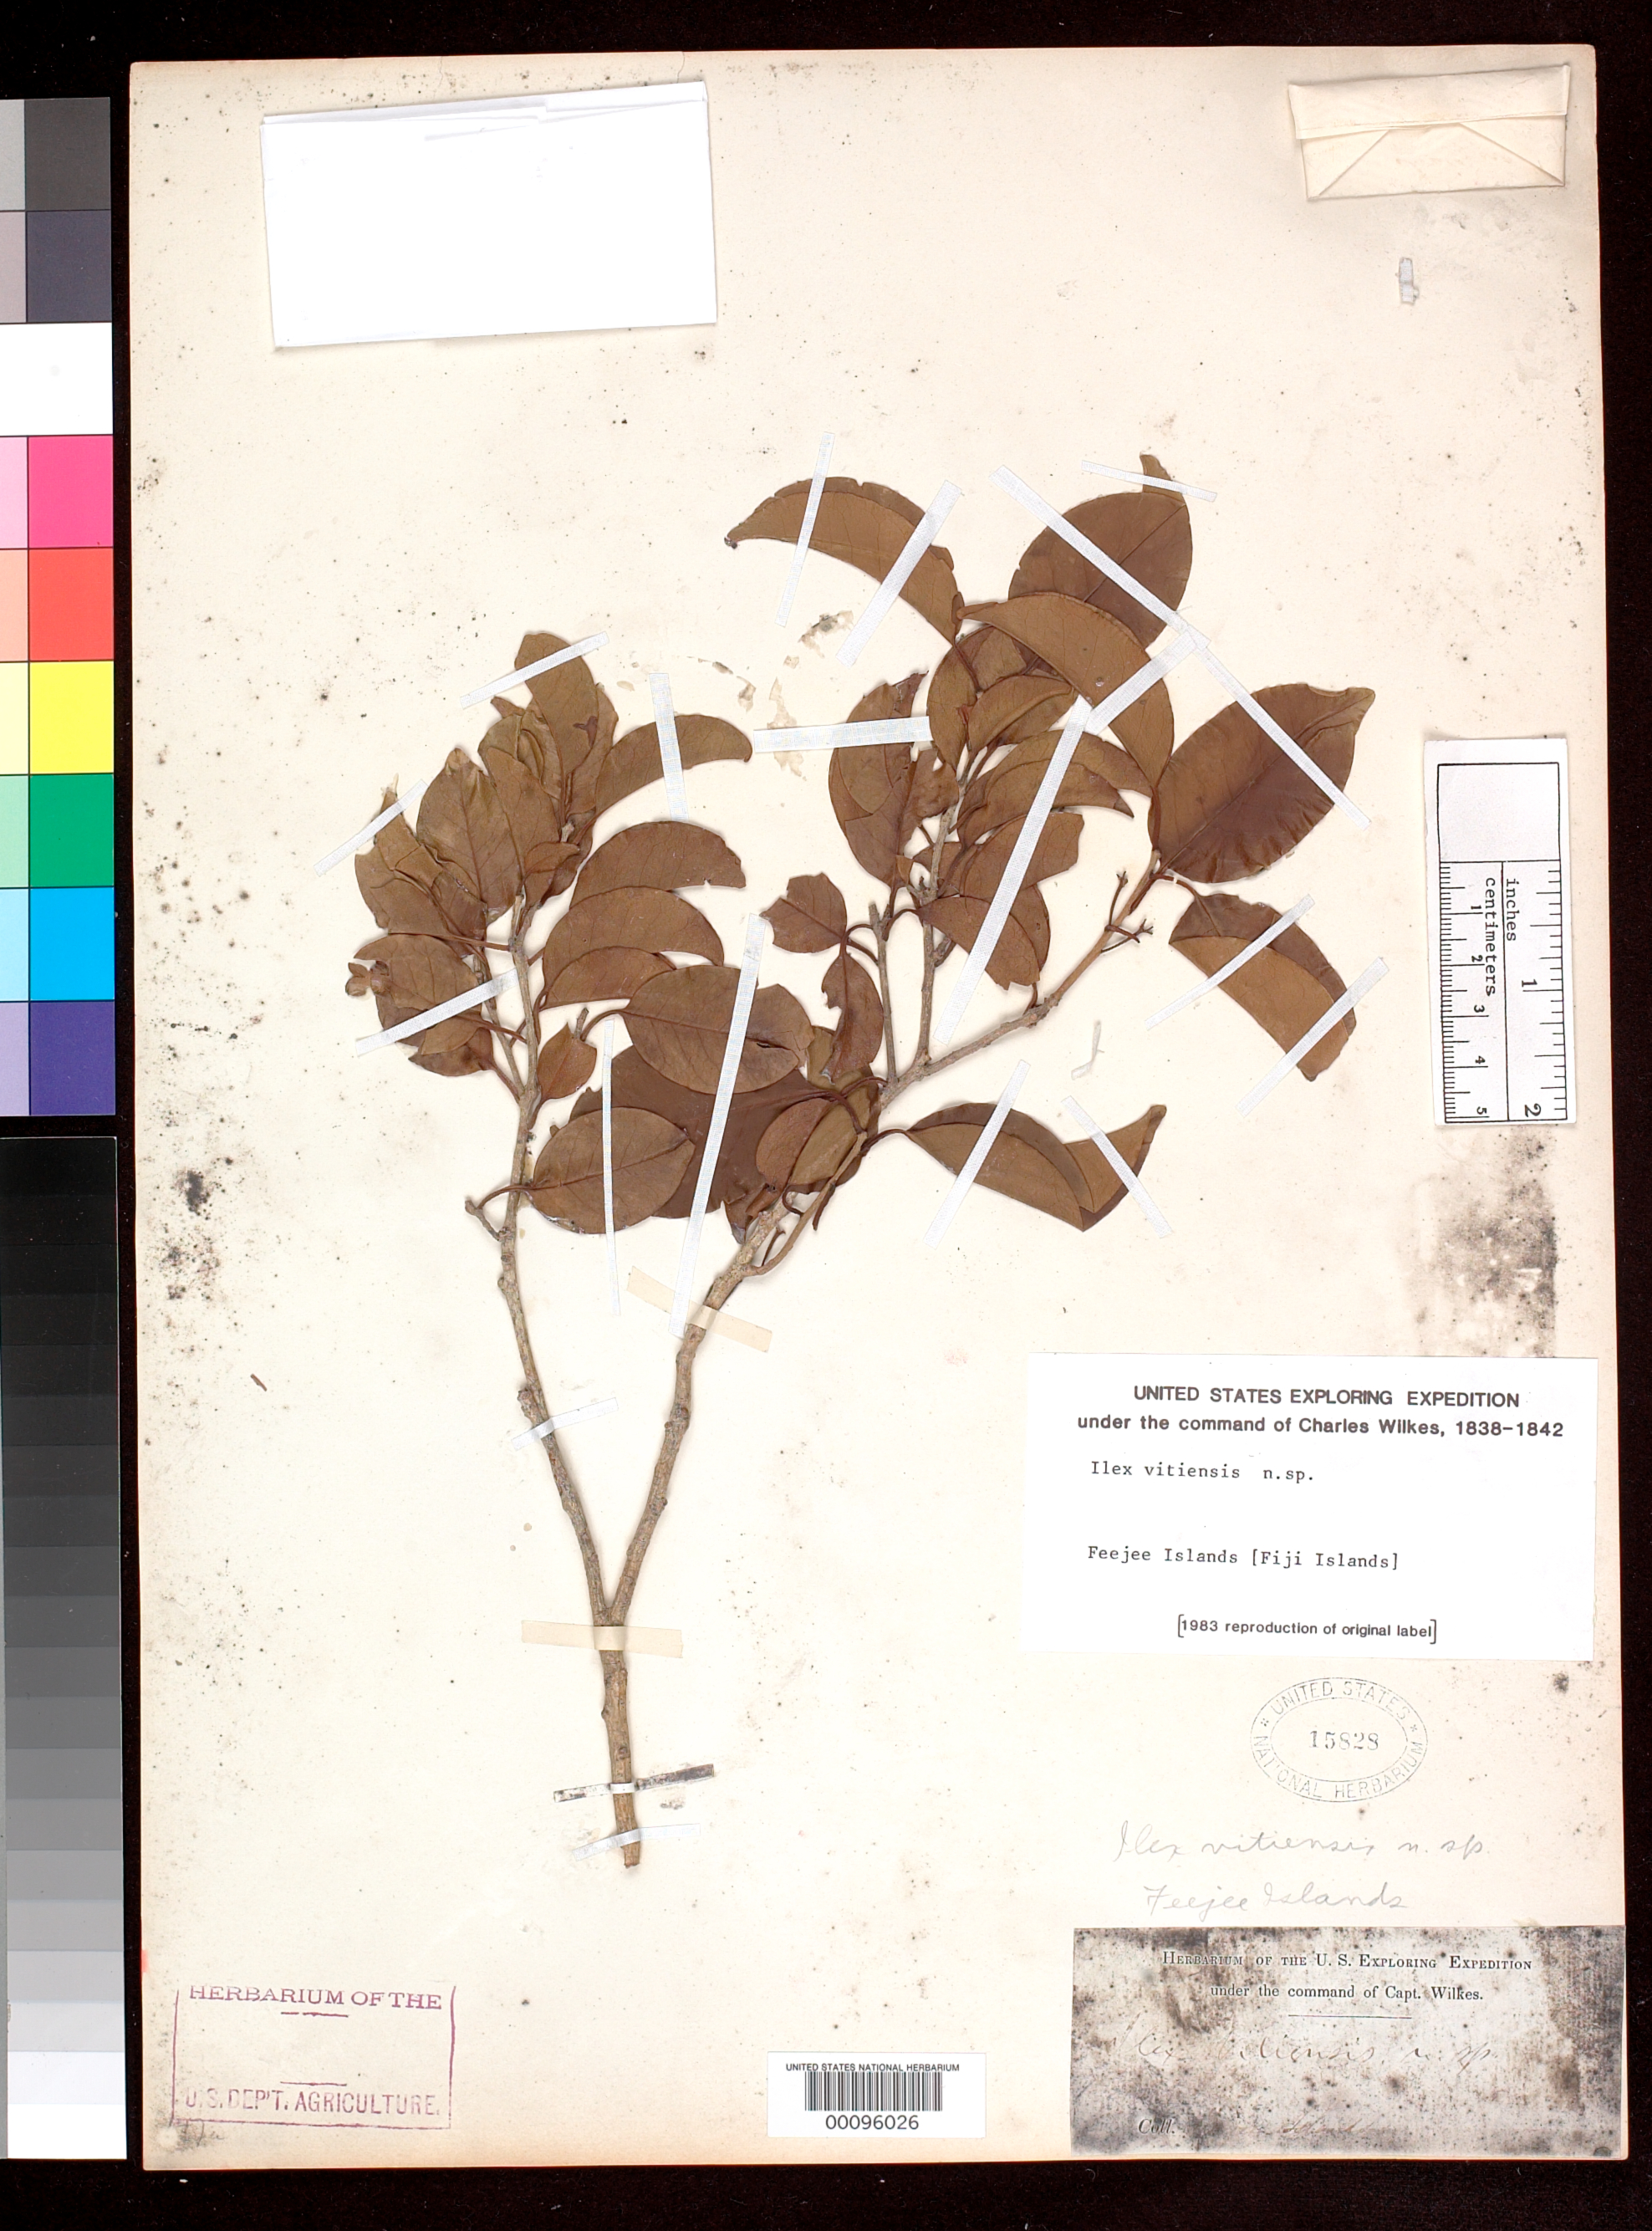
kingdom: Plantae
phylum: Tracheophyta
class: Magnoliopsida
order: Aquifoliales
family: Aquifoliaceae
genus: Ilex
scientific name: Ilex vitiensis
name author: A. Gray in Wilkes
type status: Type Collection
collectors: Wilkes Explor. Exped.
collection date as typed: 1838 to -- --- 1842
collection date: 1838/1842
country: Fiji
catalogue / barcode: US 15828